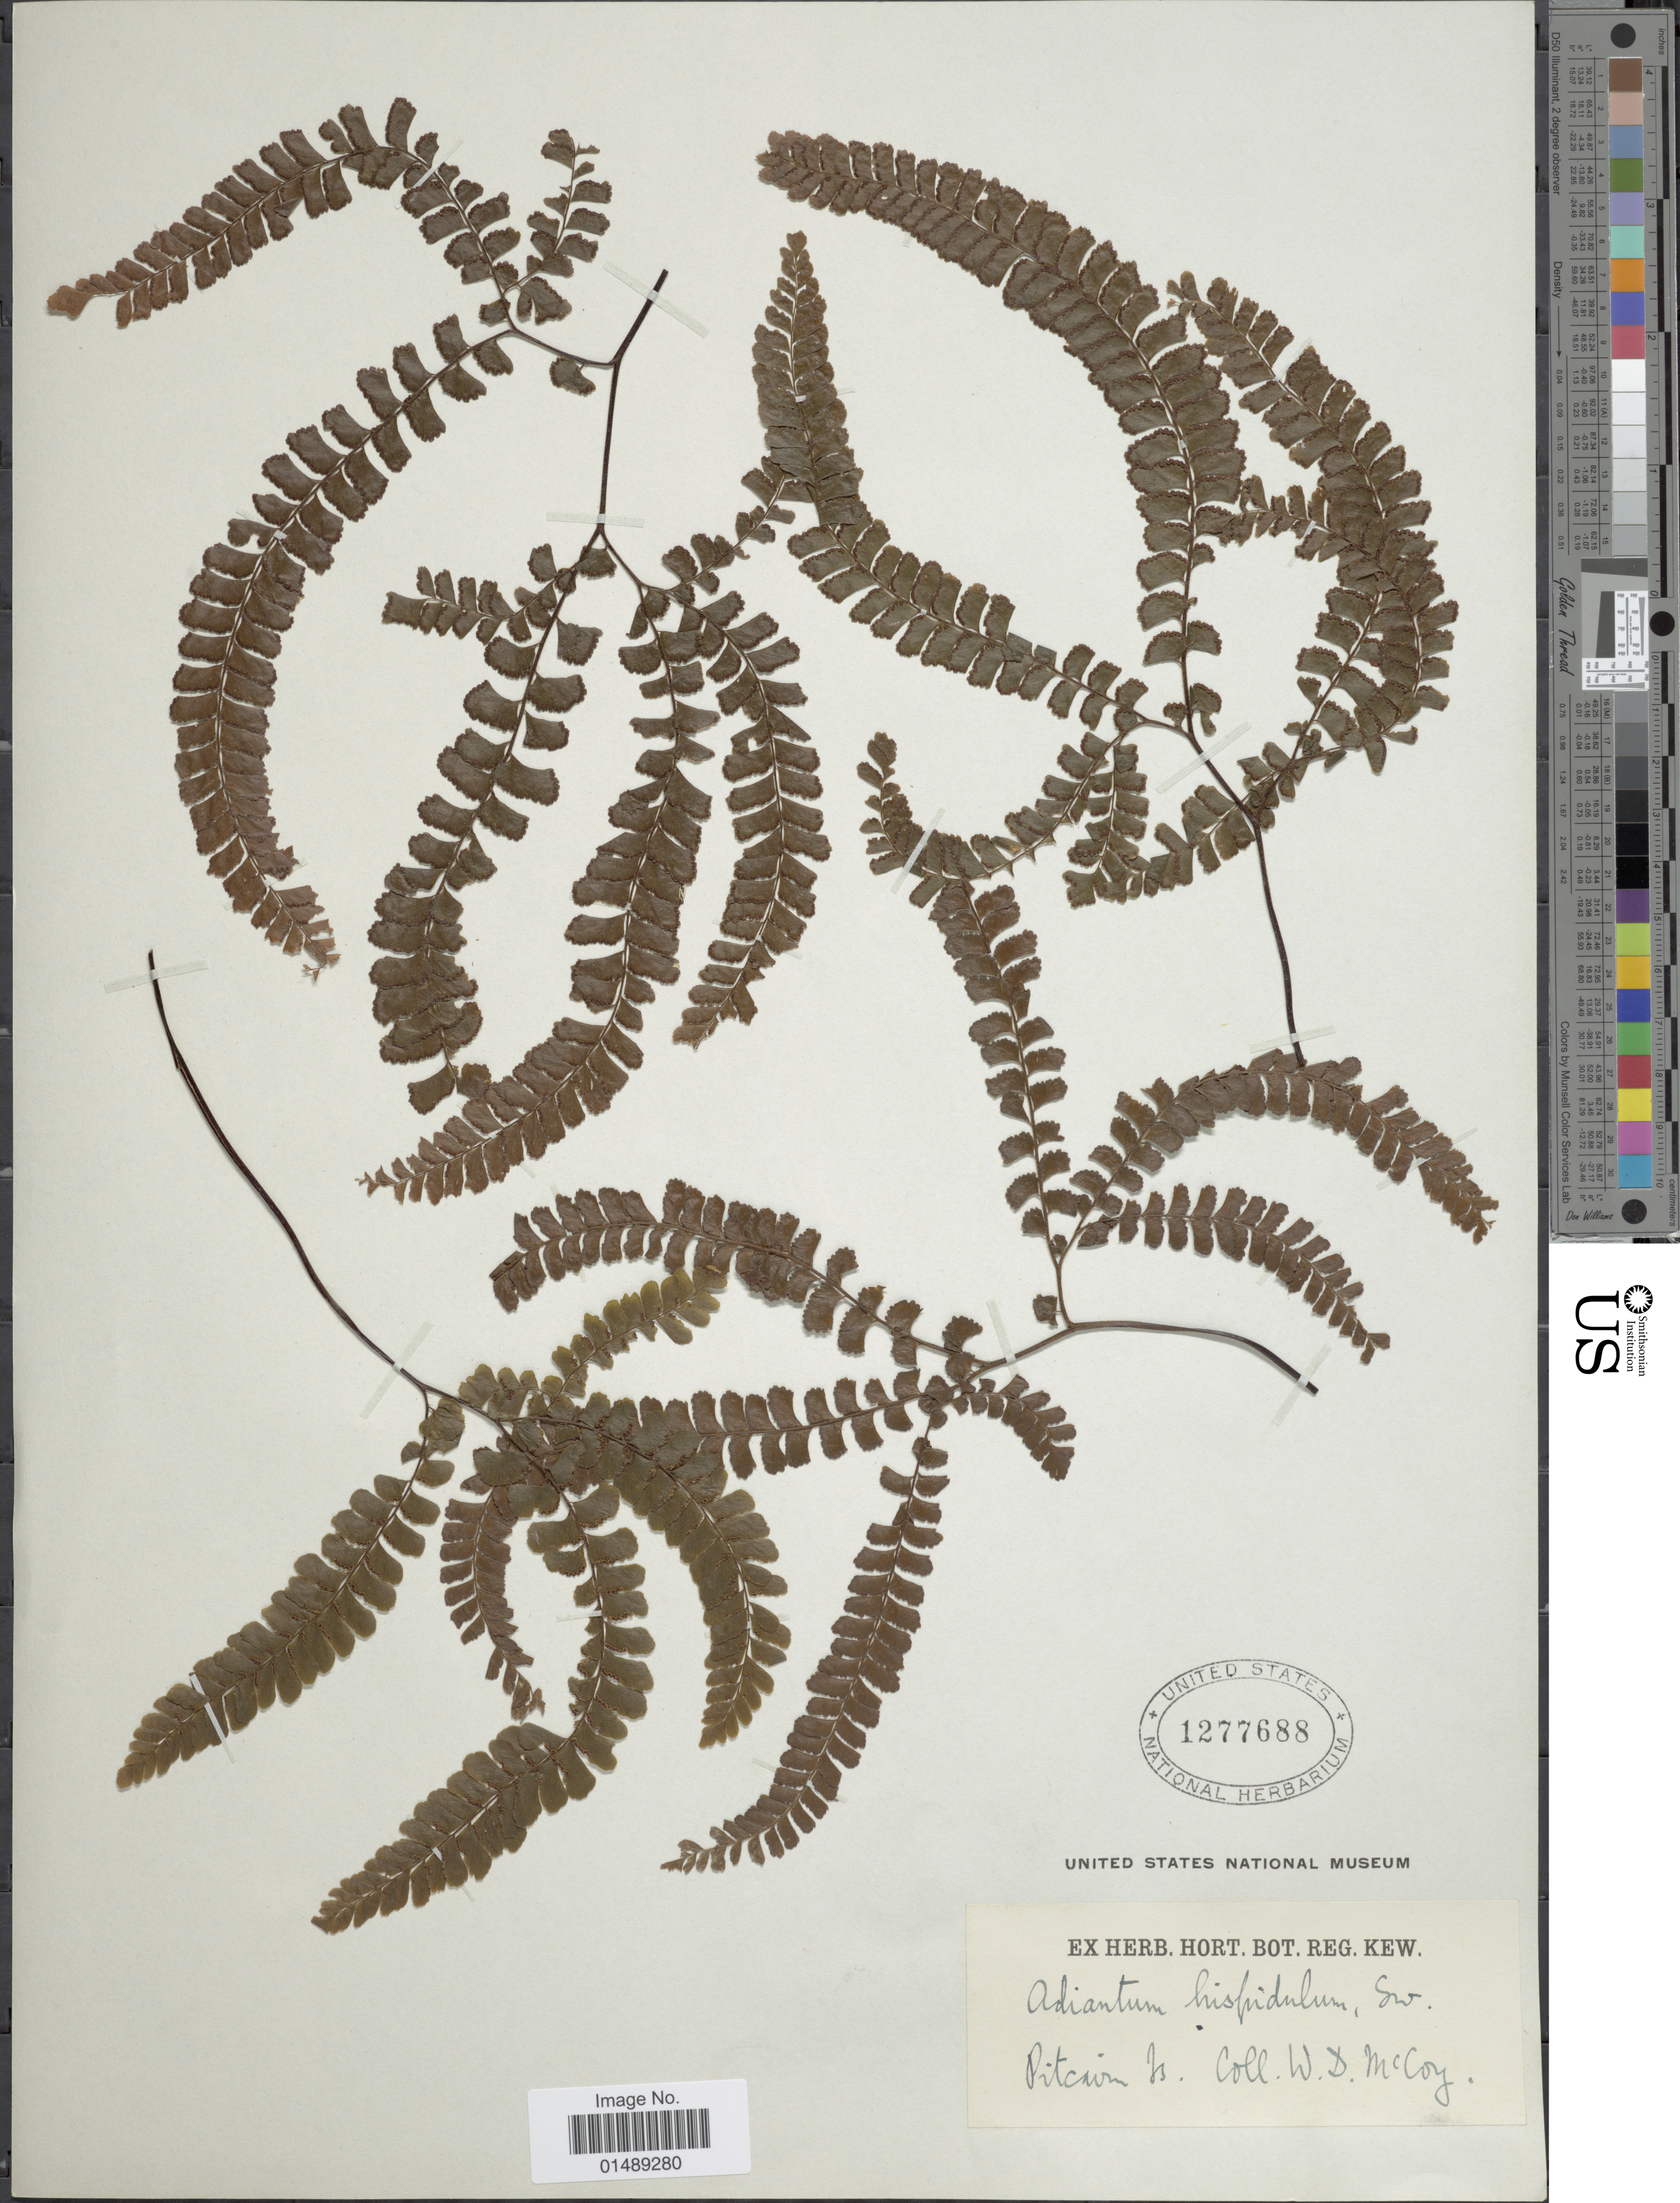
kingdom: Plantae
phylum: Tracheophyta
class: Polypodiopsida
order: Polypodiales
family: Pteridaceae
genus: Adiantum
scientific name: Adiantum hispidulum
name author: Sw.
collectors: W. McCoy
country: Pitcairn Islands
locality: Pitcairn Is.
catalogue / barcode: US 1277688